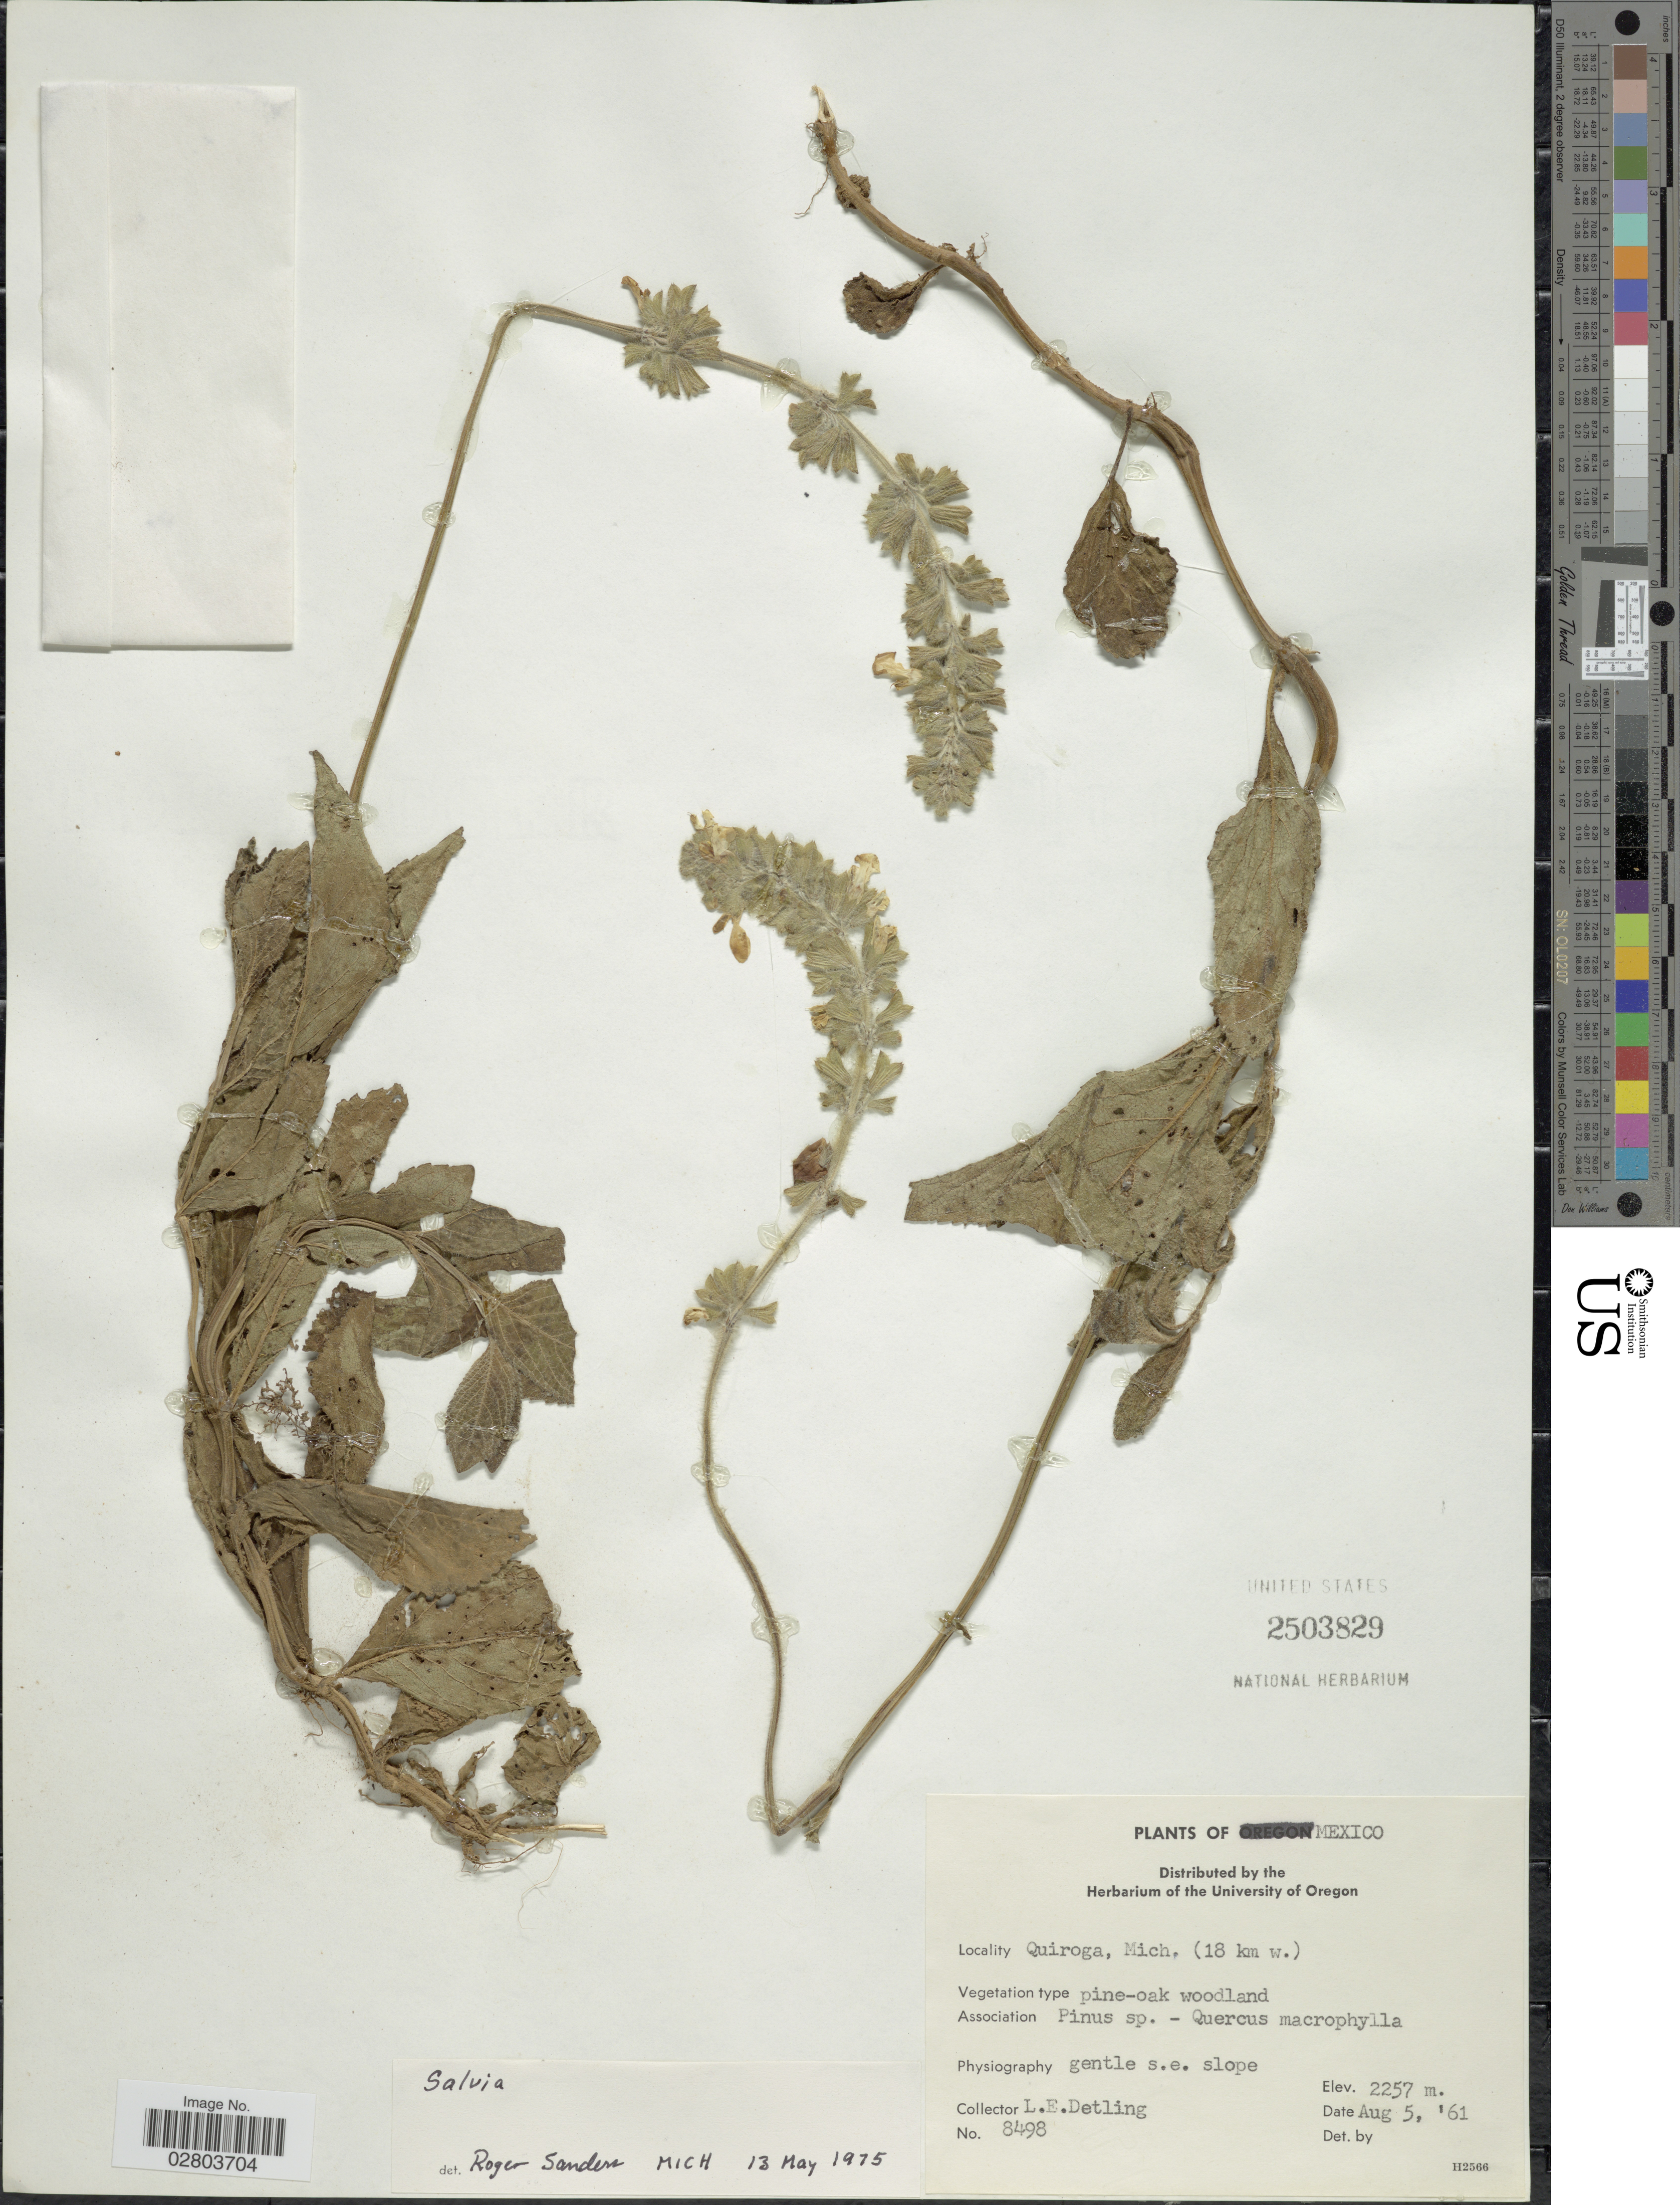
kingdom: Plantae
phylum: Tracheophyta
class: Magnoliopsida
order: Lamiales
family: Lamiaceae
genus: Salvia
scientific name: Salvia sp.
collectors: L. E. Detling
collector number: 8498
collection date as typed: Transcribed d/m/y: 5/8/61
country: Mexico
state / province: Michoacán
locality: Quiroga, Mich. (18 km w.).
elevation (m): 2257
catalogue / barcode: US 2503829